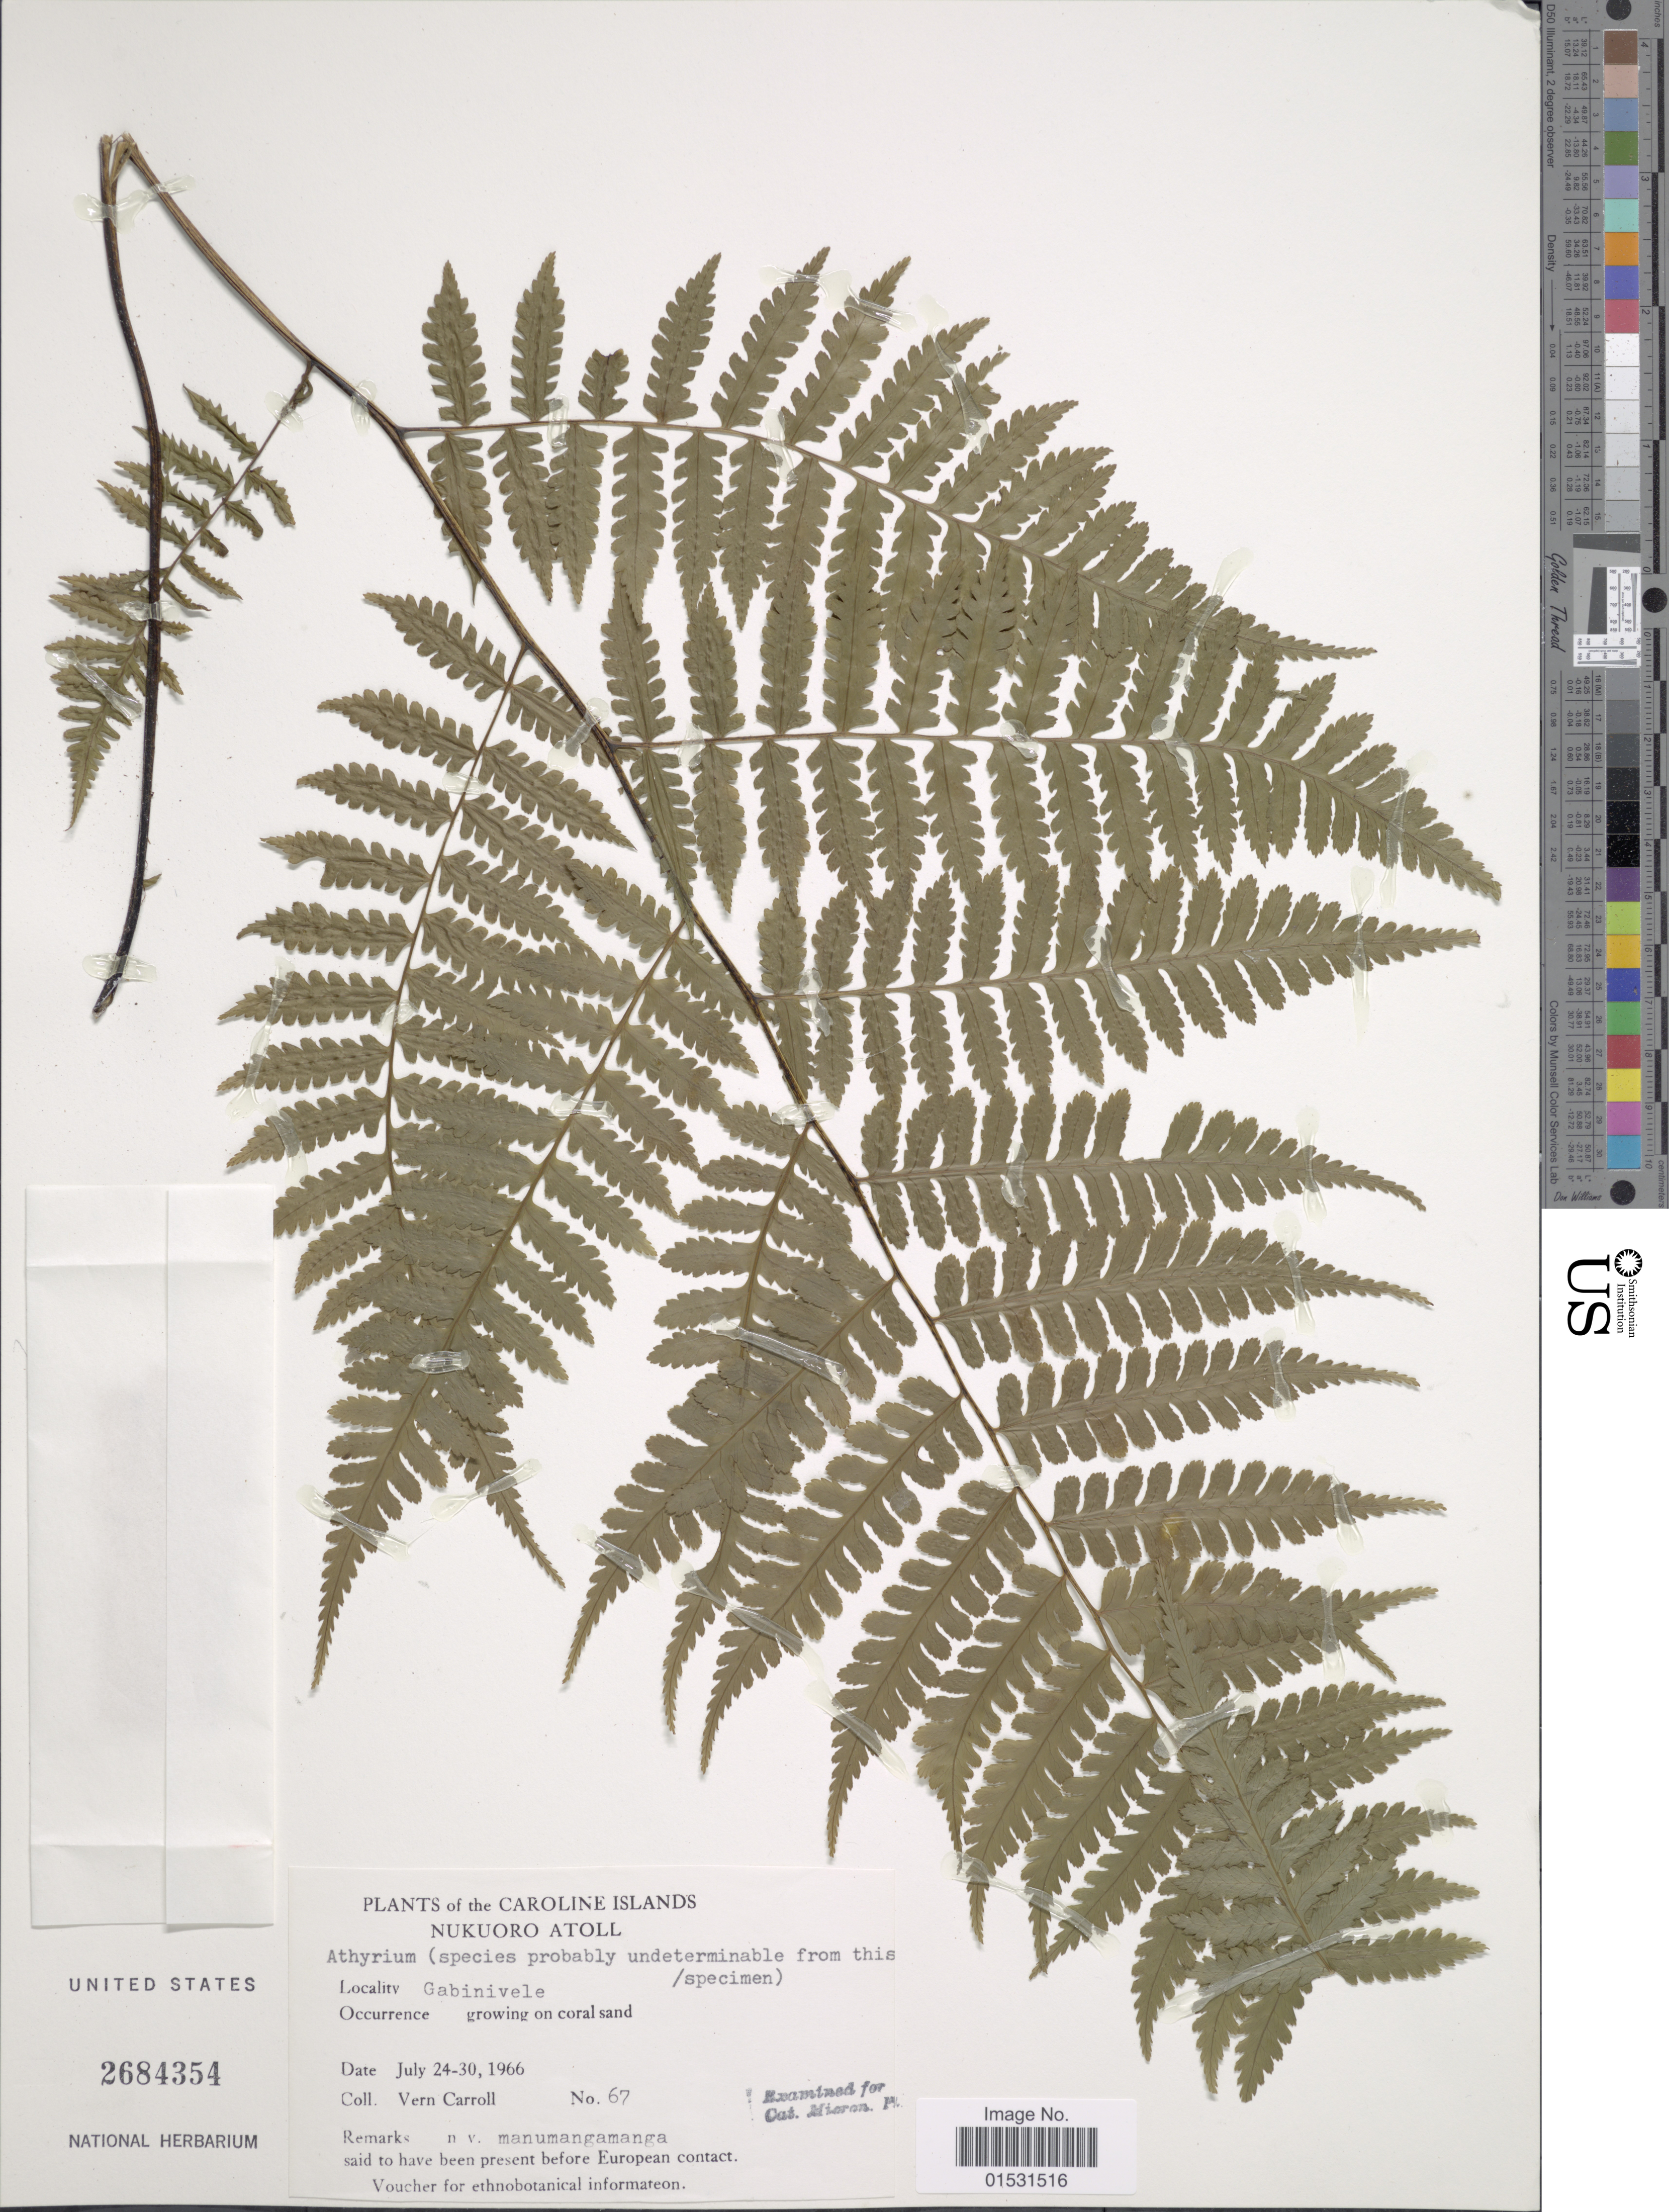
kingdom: Plantae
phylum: Tracheophyta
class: Polypodiopsida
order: Polypodiales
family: Athyriaceae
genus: Athyrium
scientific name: Athyrium sp.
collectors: V. Carroll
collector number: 67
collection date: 1966-07-24/1966-07-30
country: Micronesia, Federated States of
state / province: Pohnpei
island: Nukuoro Atoll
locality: The Caroline Islands. Nukuoro Atoll. Gabinivele.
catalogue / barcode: US 2684354